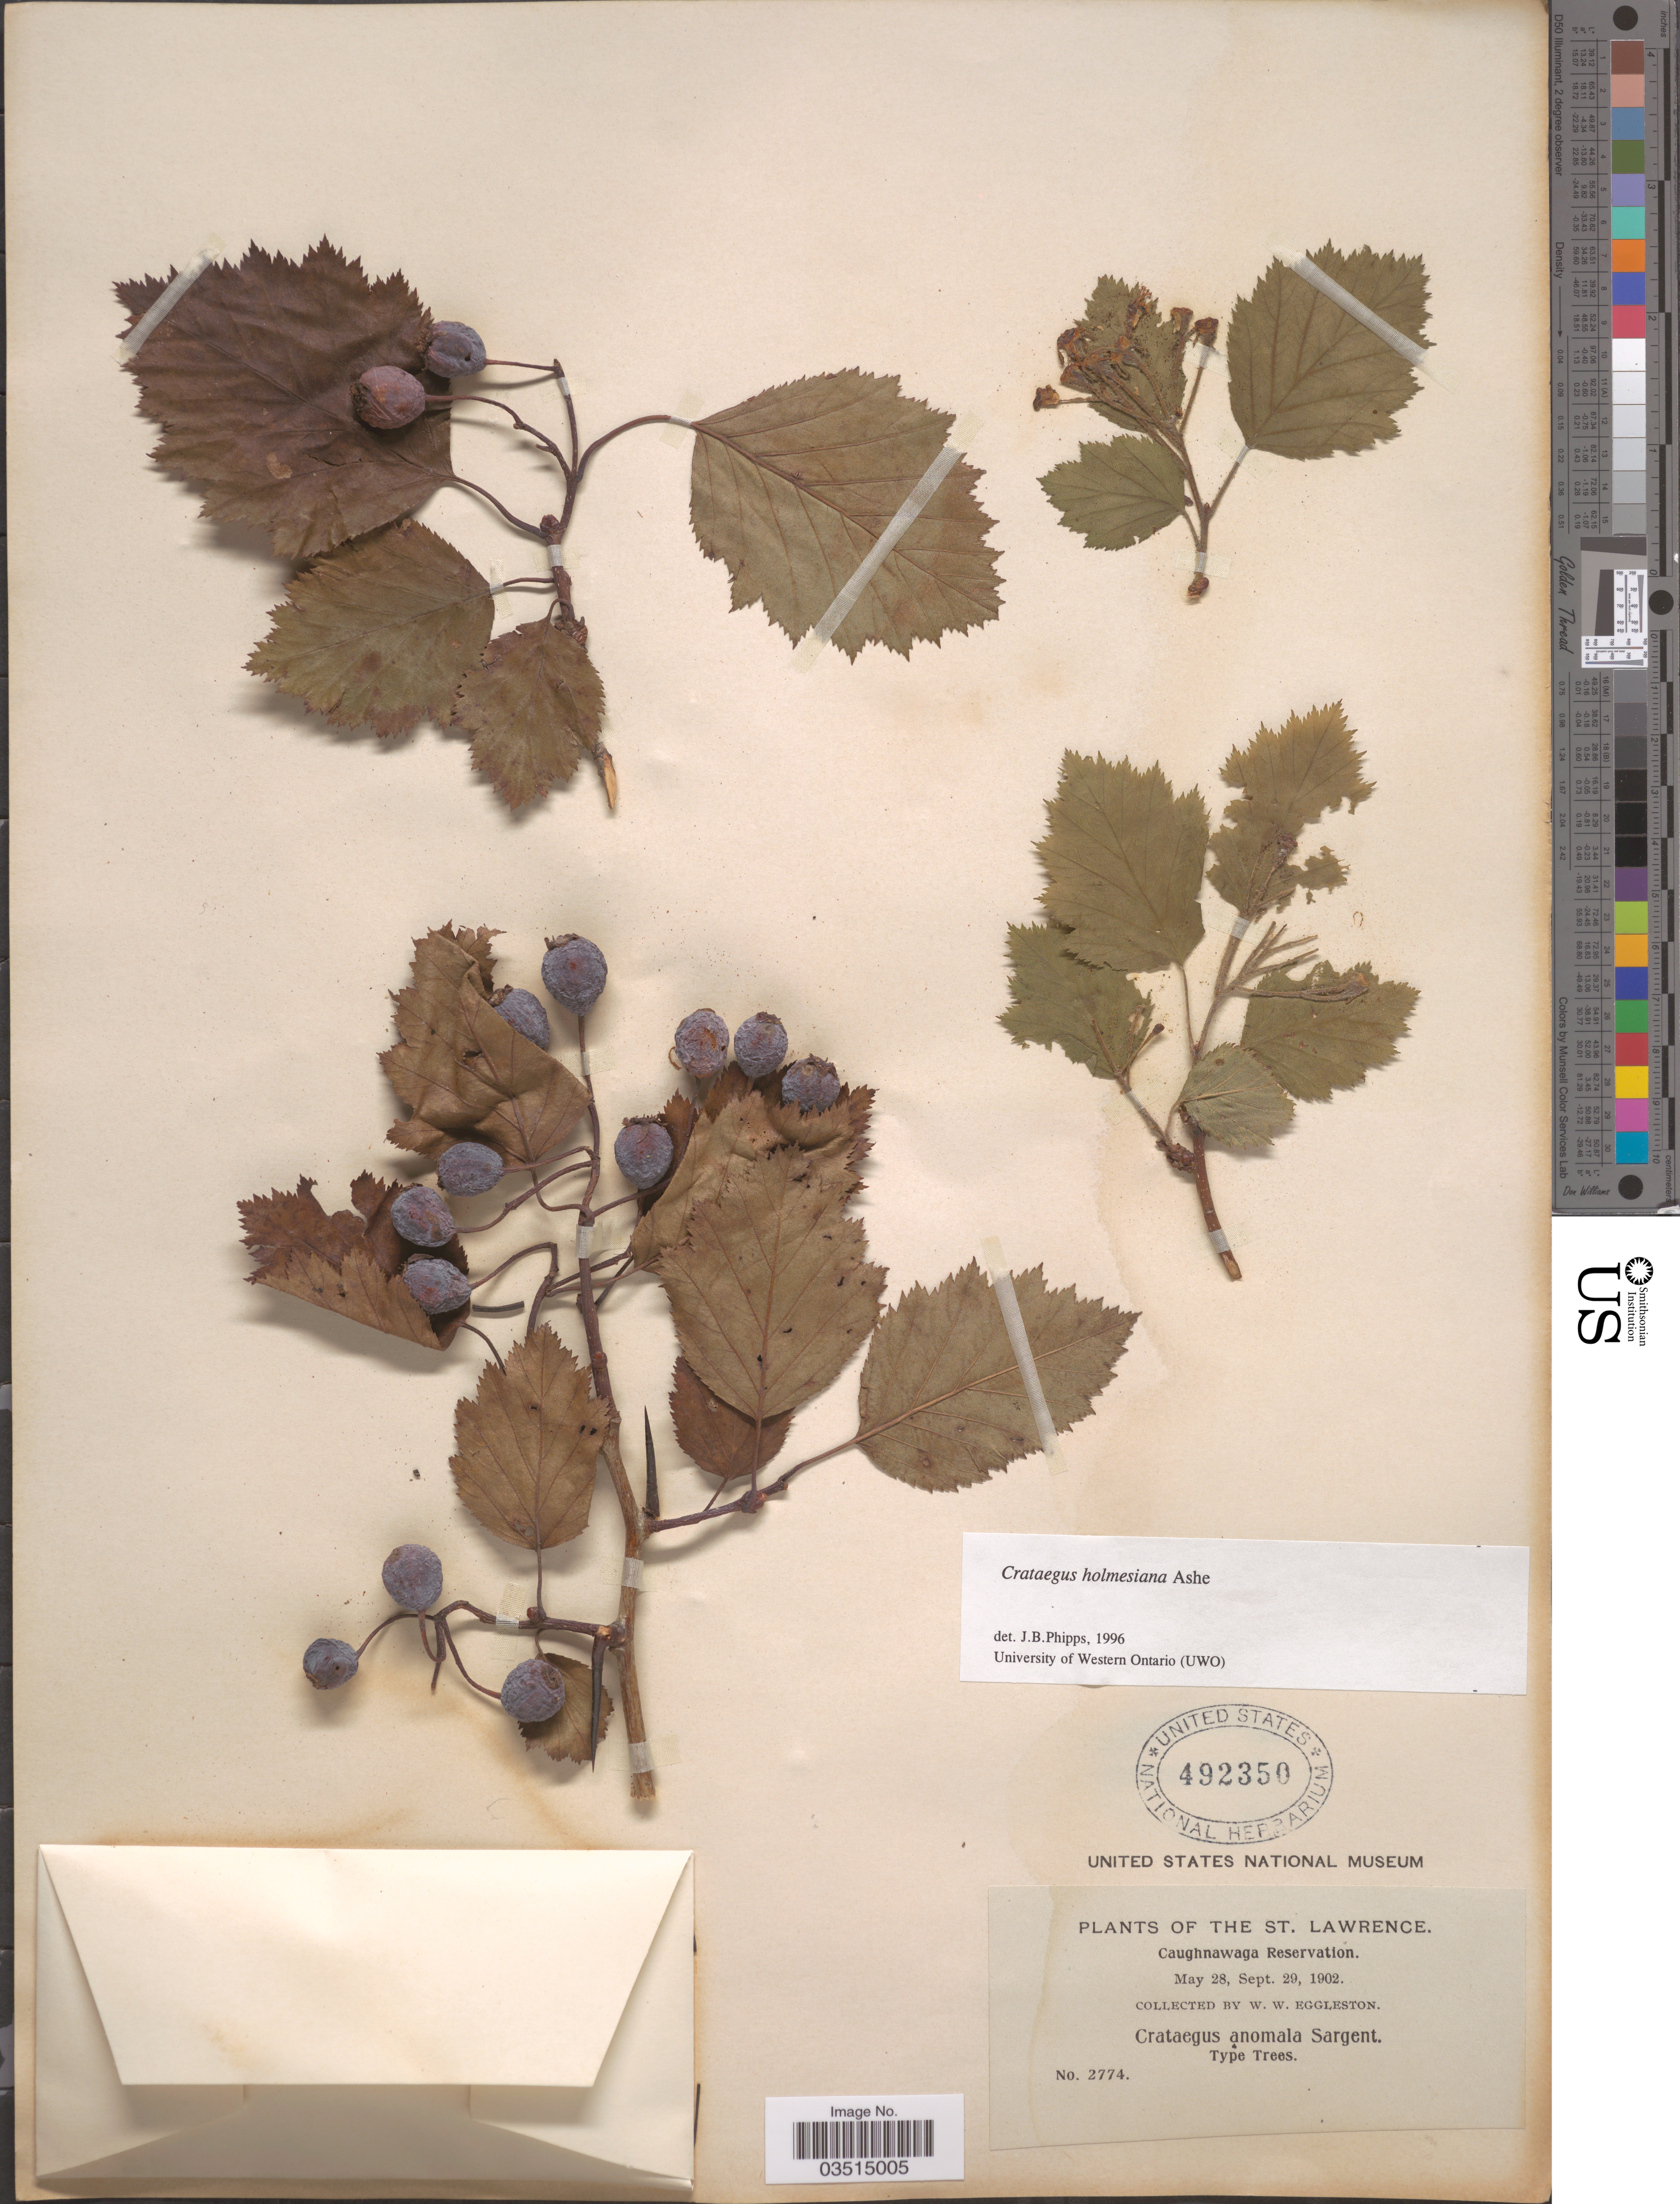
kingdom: Plantae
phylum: Tracheophyta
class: Magnoliopsida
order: Rosales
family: Rosaceae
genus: Crataegus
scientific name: Crataegus holmesiana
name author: Ashe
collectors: W. W. Eggleston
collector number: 2774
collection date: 1902-05-28/1902-09-29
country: Canada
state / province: Quebec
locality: St. Lawrence. Caughnawaga Reservation.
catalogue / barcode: US 492350